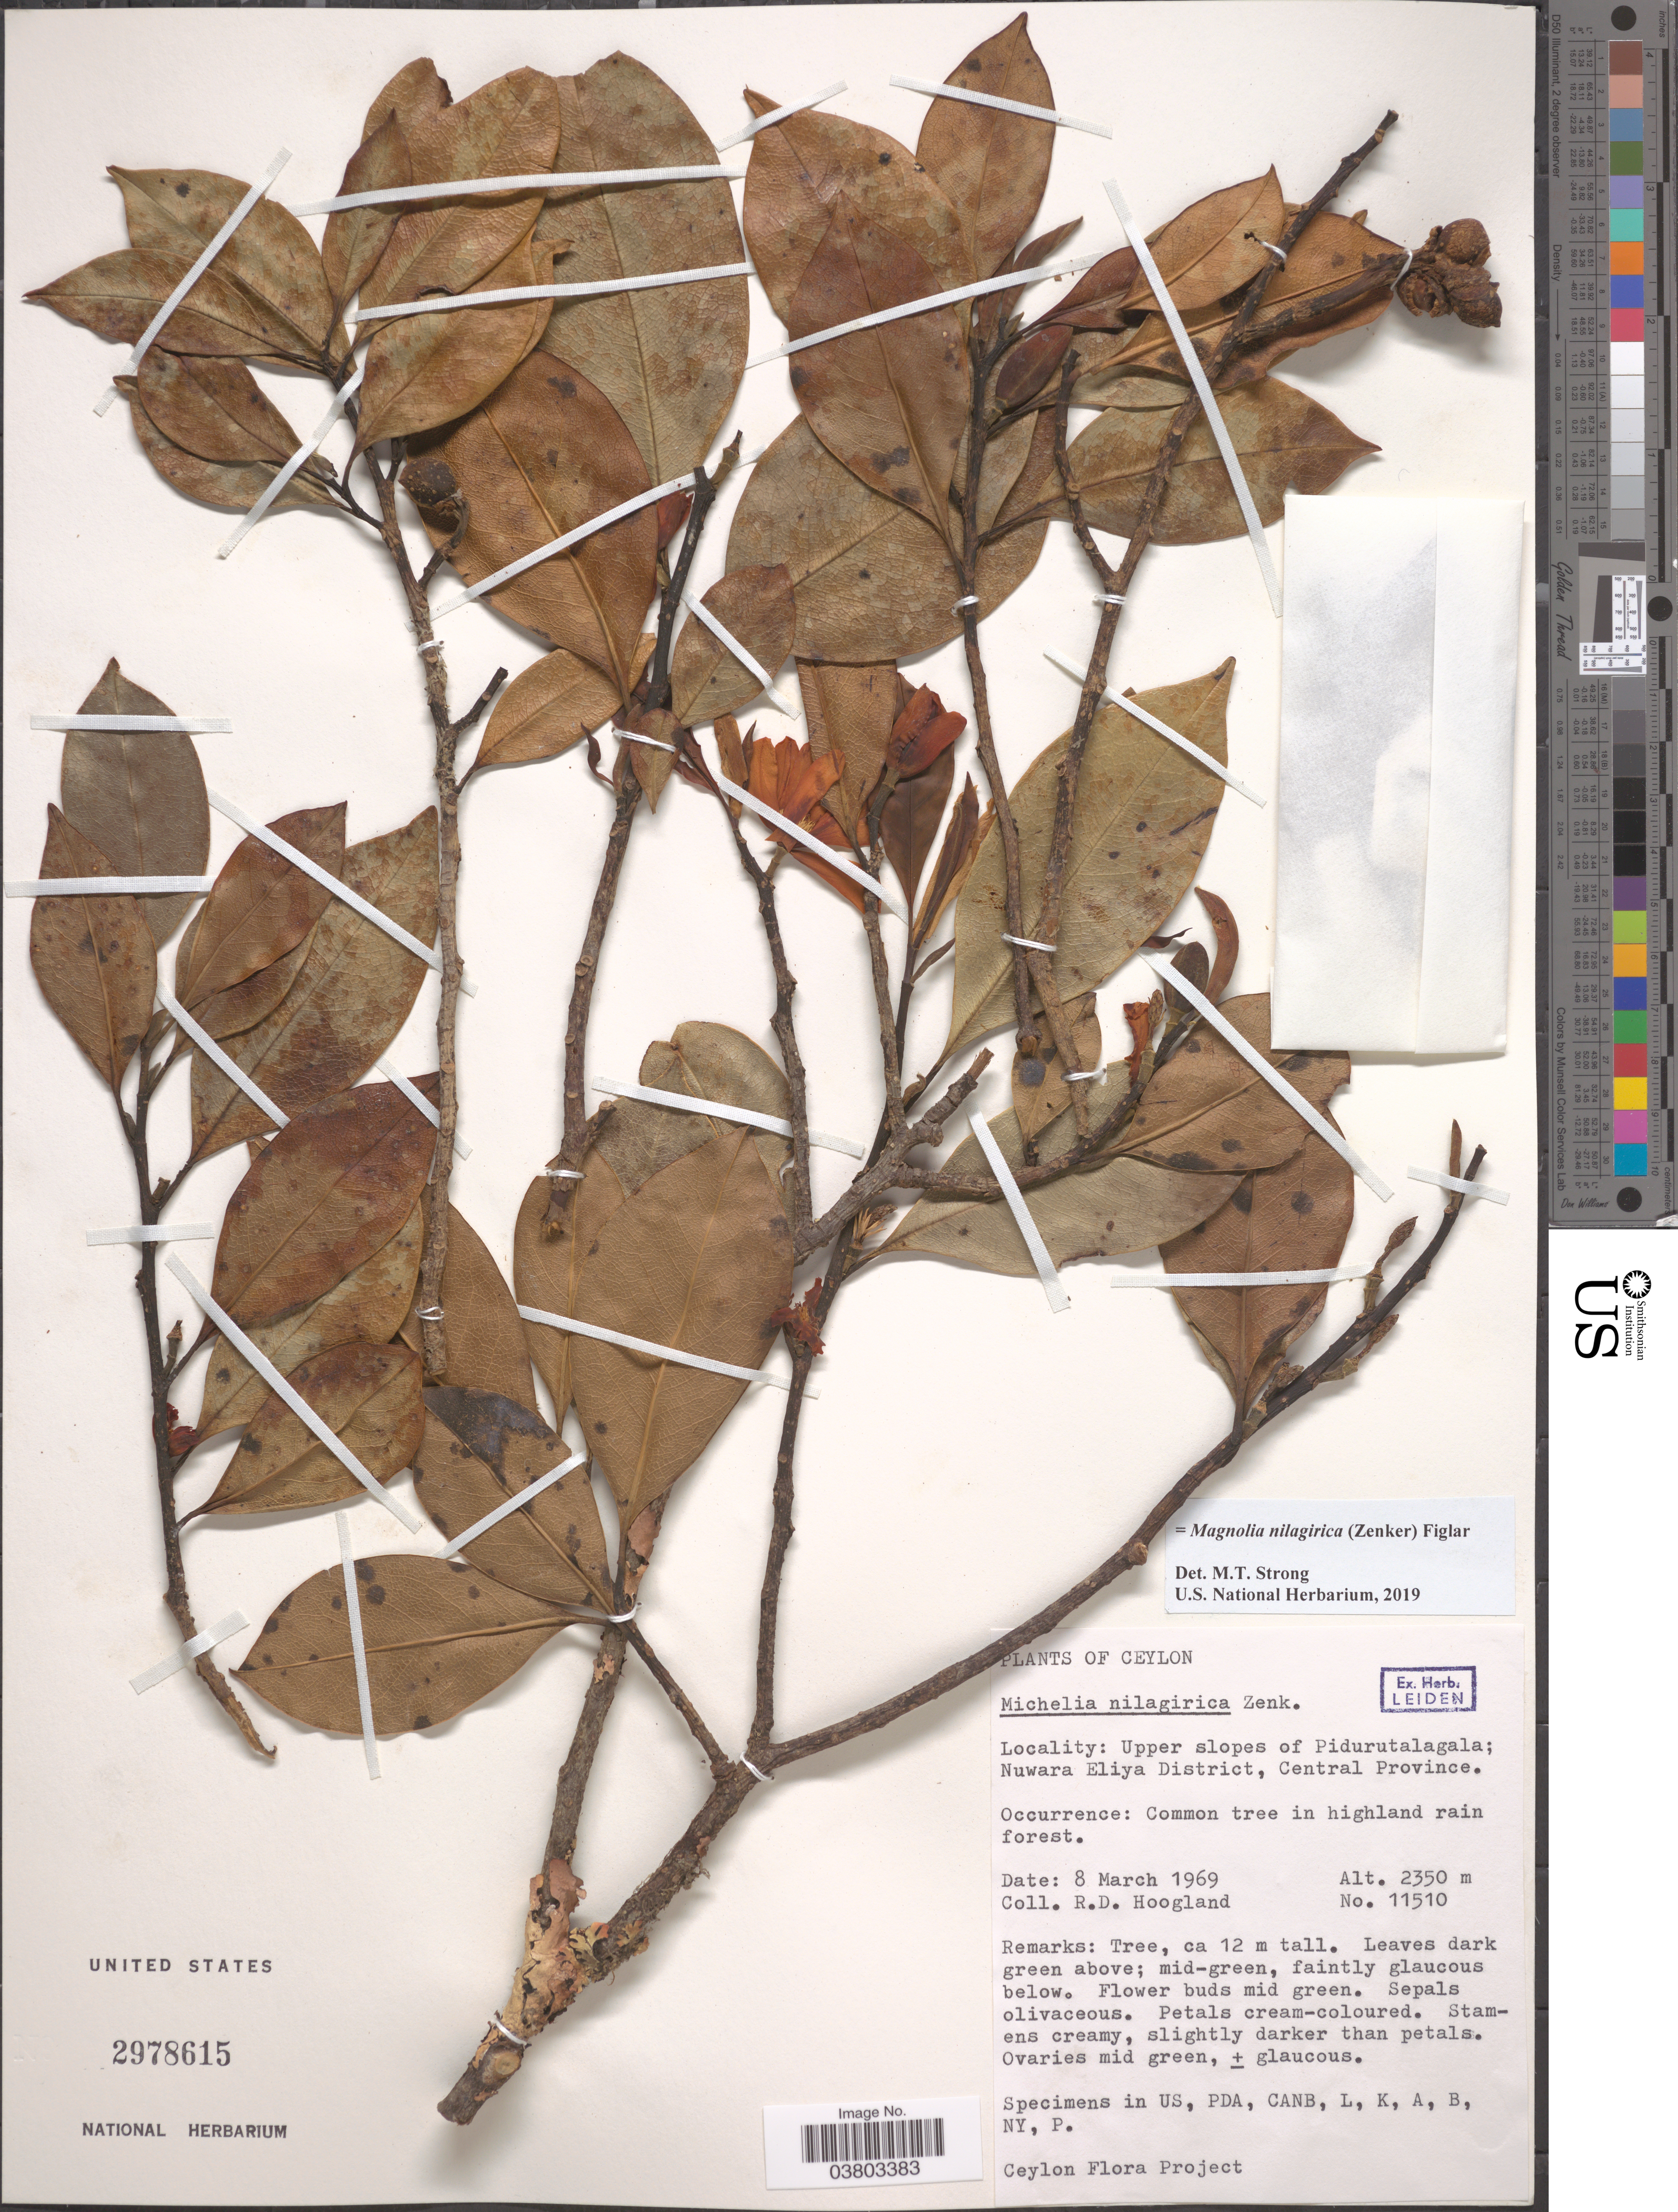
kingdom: Plantae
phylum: Tracheophyta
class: Magnoliopsida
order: Magnoliales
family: Magnoliaceae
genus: Magnolia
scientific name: Magnolia nilagirica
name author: (Zenker) Figlar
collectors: R. D. Hoogland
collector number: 11510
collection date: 1969-03-08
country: Sri Lanka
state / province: Central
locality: Ceylon. Upper slopes of Pidurutalagala; Nuwara Eliya District, Central Province.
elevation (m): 2350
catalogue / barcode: US 2978615